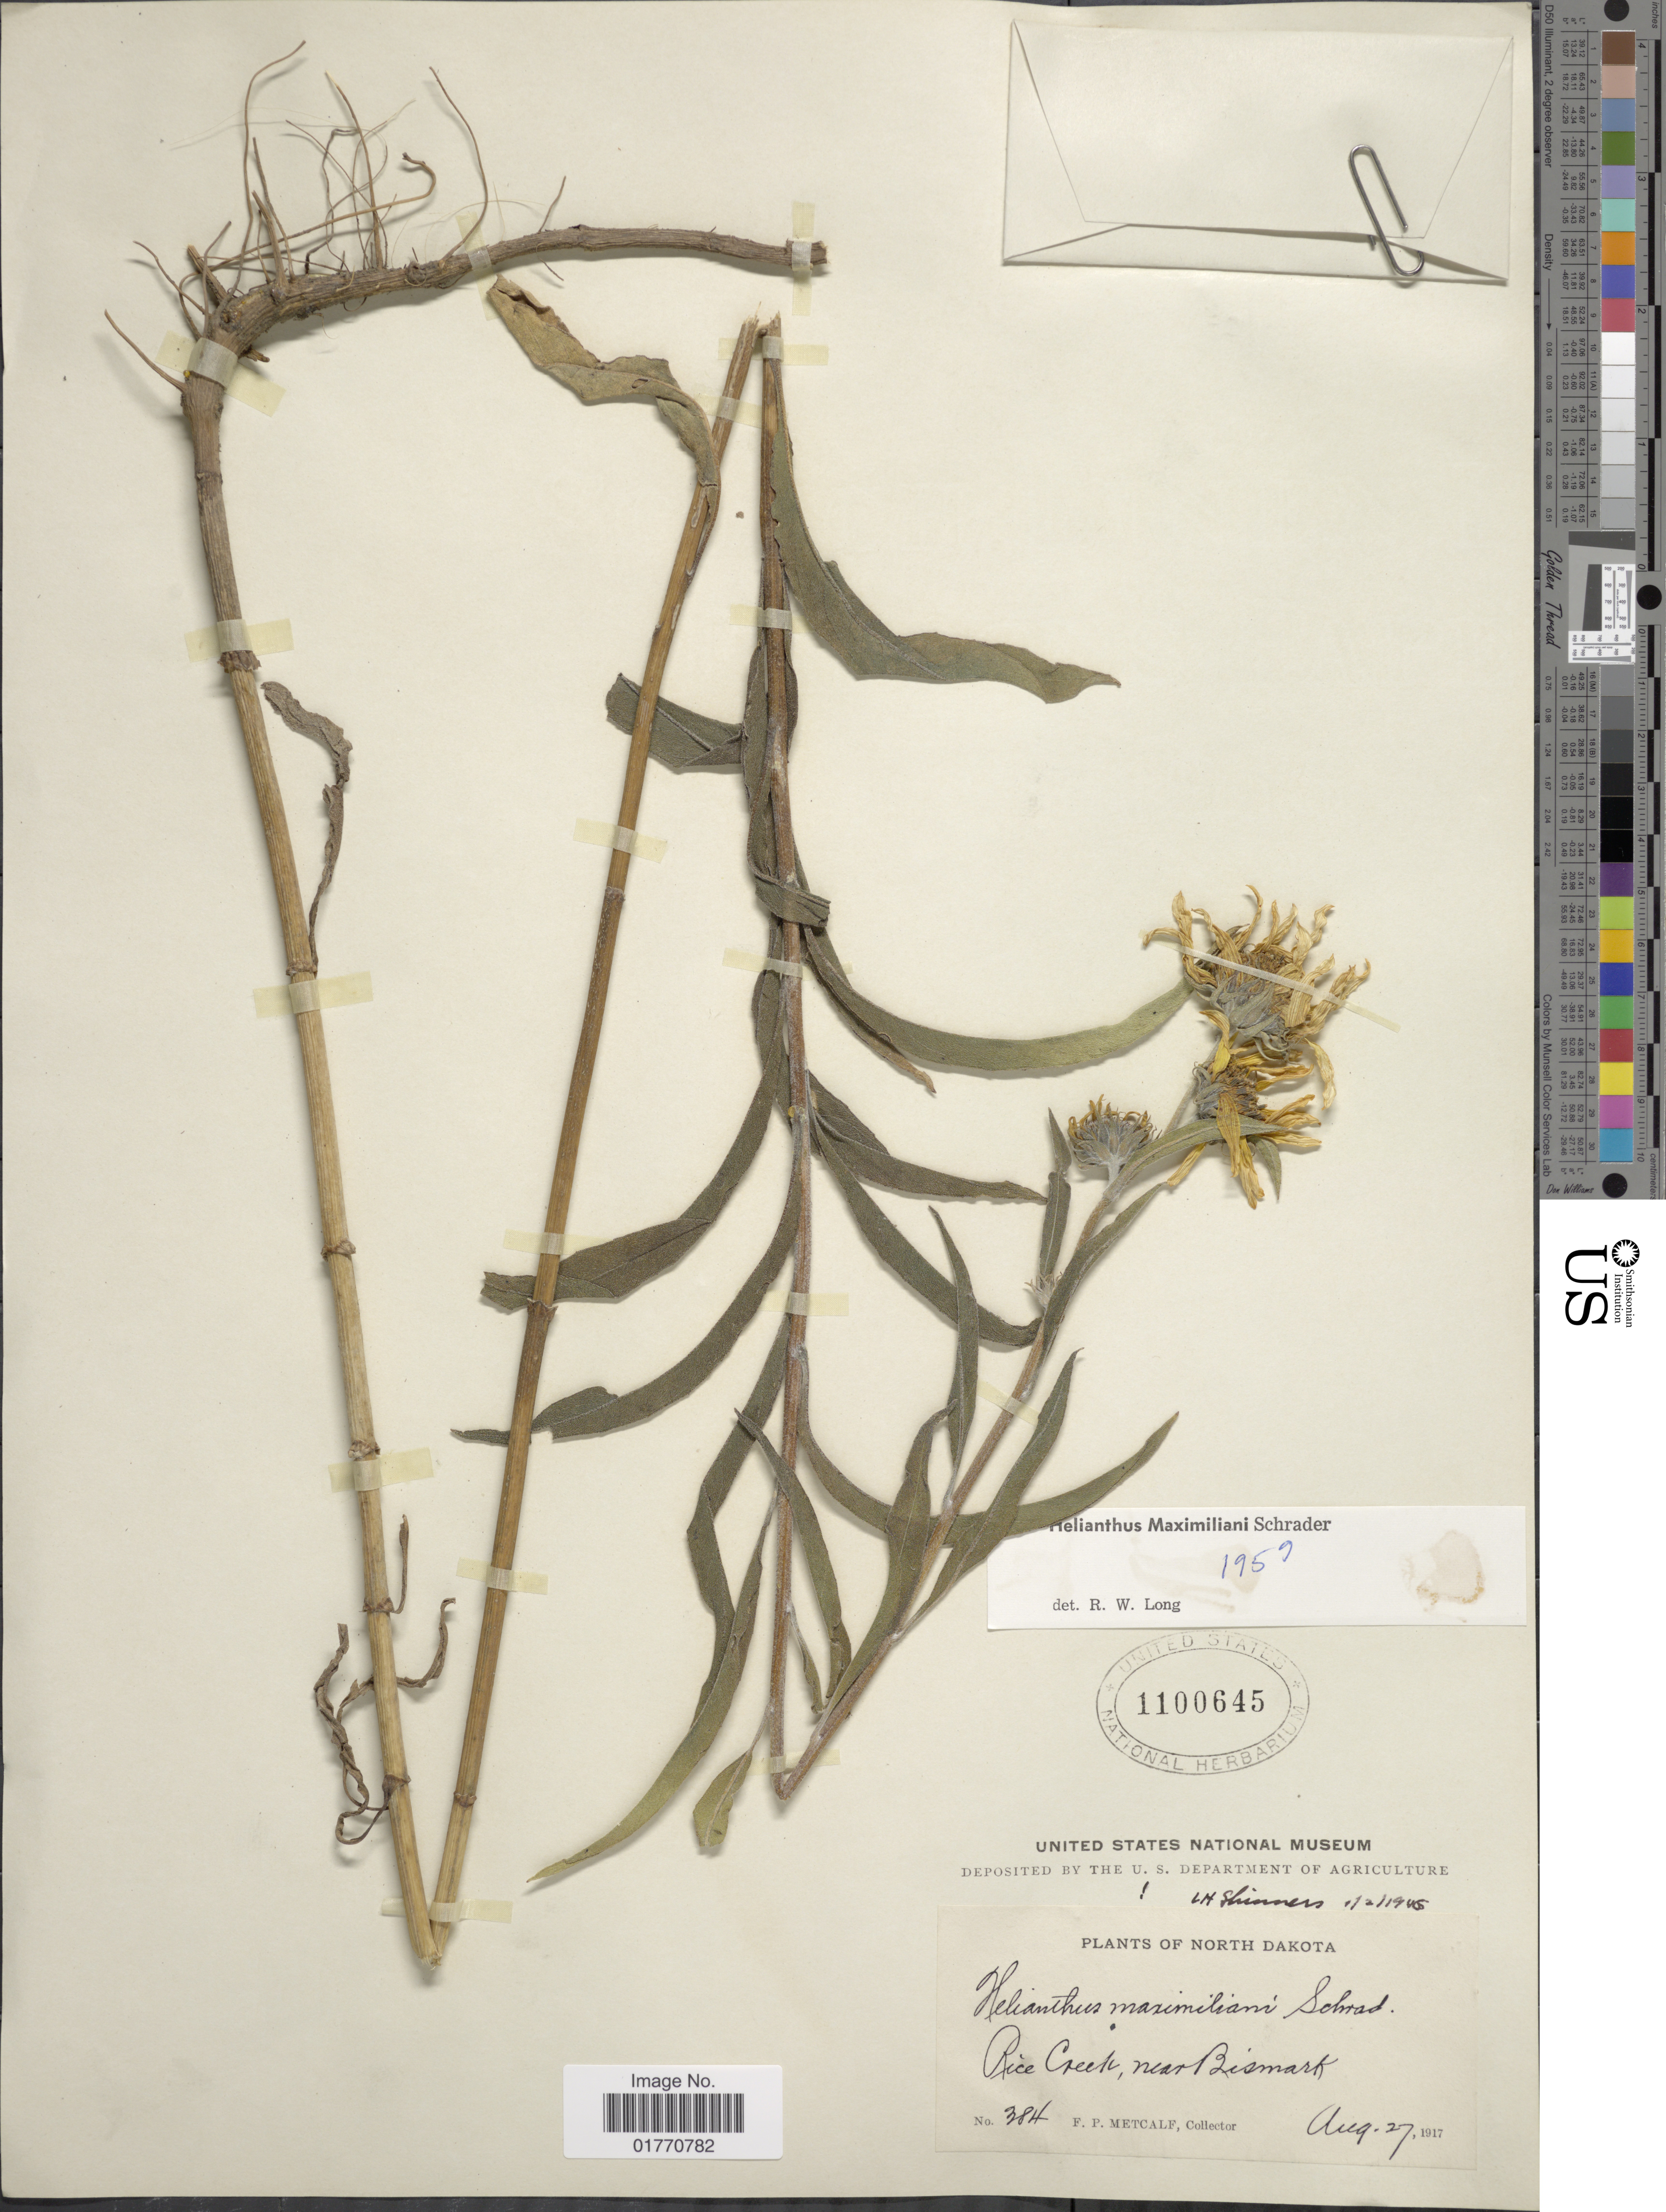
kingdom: Plantae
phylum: Tracheophyta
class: Magnoliopsida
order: Asterales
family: Asteraceae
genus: Helianthus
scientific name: Helianthus maximiliani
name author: Schrad.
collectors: F. Metcalf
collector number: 384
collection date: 1917-08-27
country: United States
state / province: North Dakota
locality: Rice Creek, near Bismark.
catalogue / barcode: US 1100645